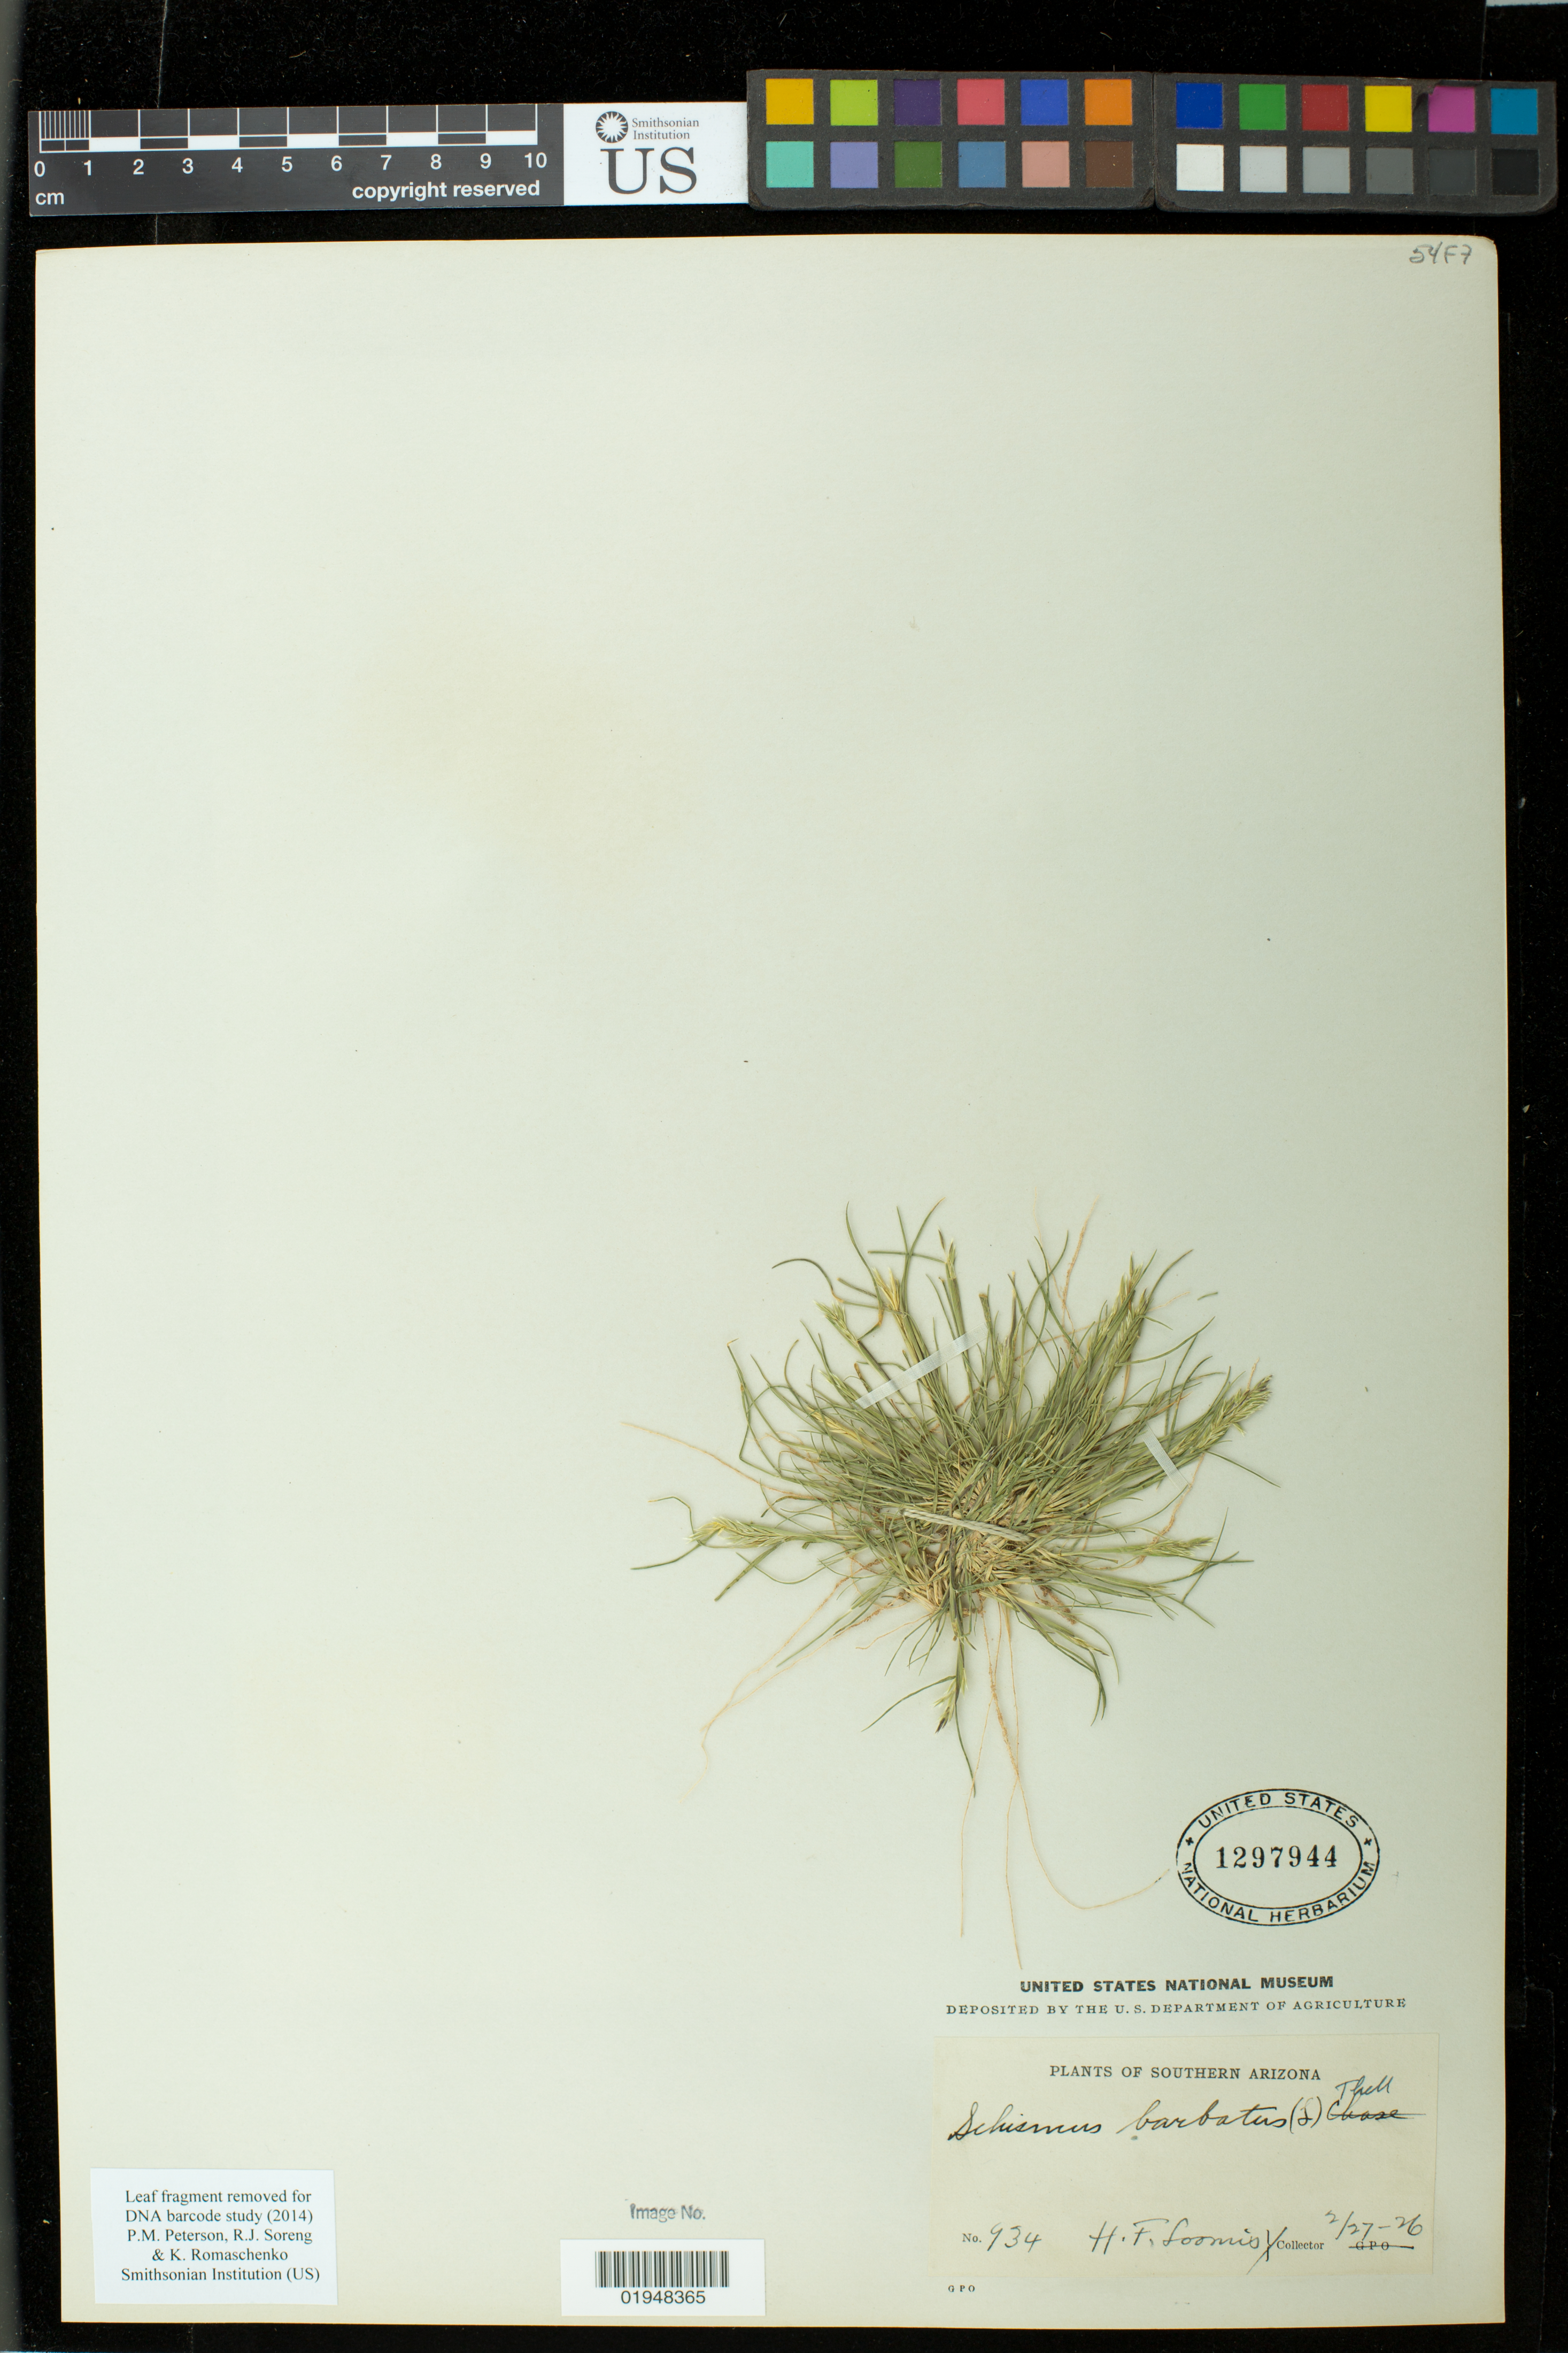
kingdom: Plantae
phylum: Tracheophyta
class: Liliopsida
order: Poales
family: Poaceae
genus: Schismus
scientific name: Schismus barbatus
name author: (L.) Thell.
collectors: H. F. Loomis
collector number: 934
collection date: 1926-02-26/1926-02-27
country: United States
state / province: Arizona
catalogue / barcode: US 1297944